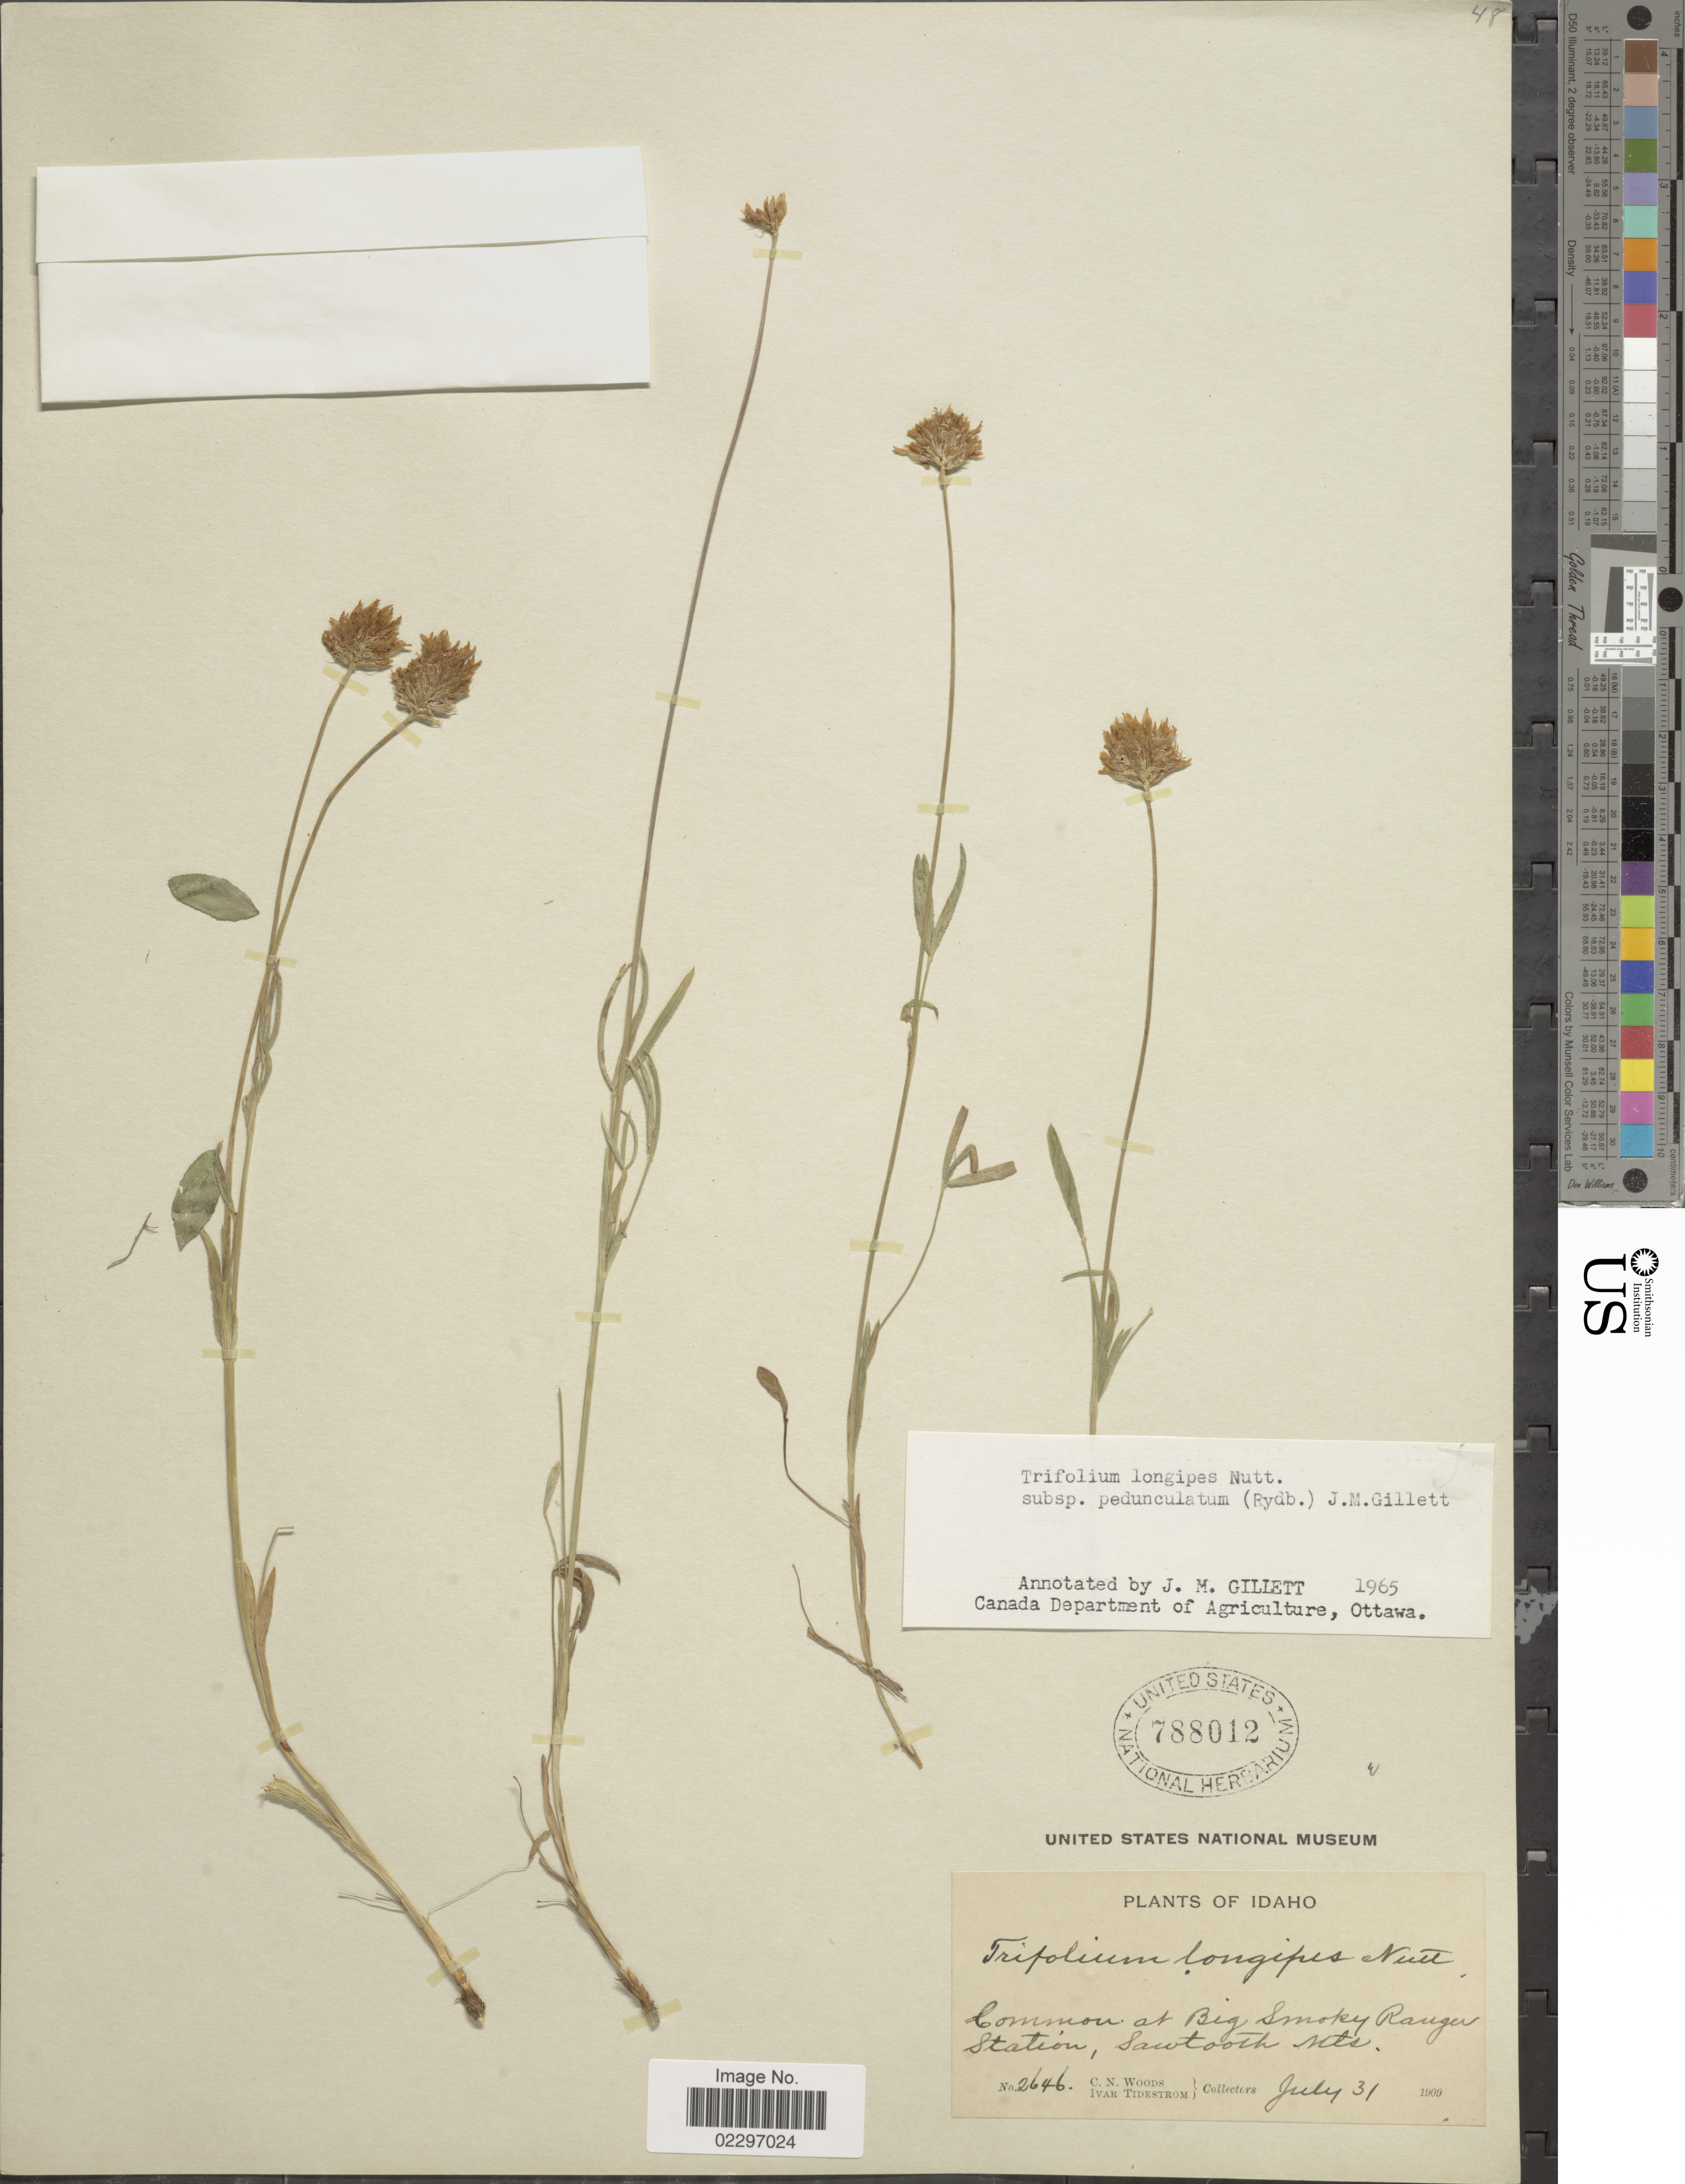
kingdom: Plantae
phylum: Tracheophyta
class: Magnoliopsida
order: Fabales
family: Fabaceae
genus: Trifolium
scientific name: Trifolium longipes subsp. pedunculatum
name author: (Rydb.) J.M. Gillett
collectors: C. Woods & I. F. Tidestrom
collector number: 2646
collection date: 1909-07-31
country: United States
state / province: Idaho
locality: Common at Big Smoky Ranger Station, Sawtooth Mts.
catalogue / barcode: US 788012